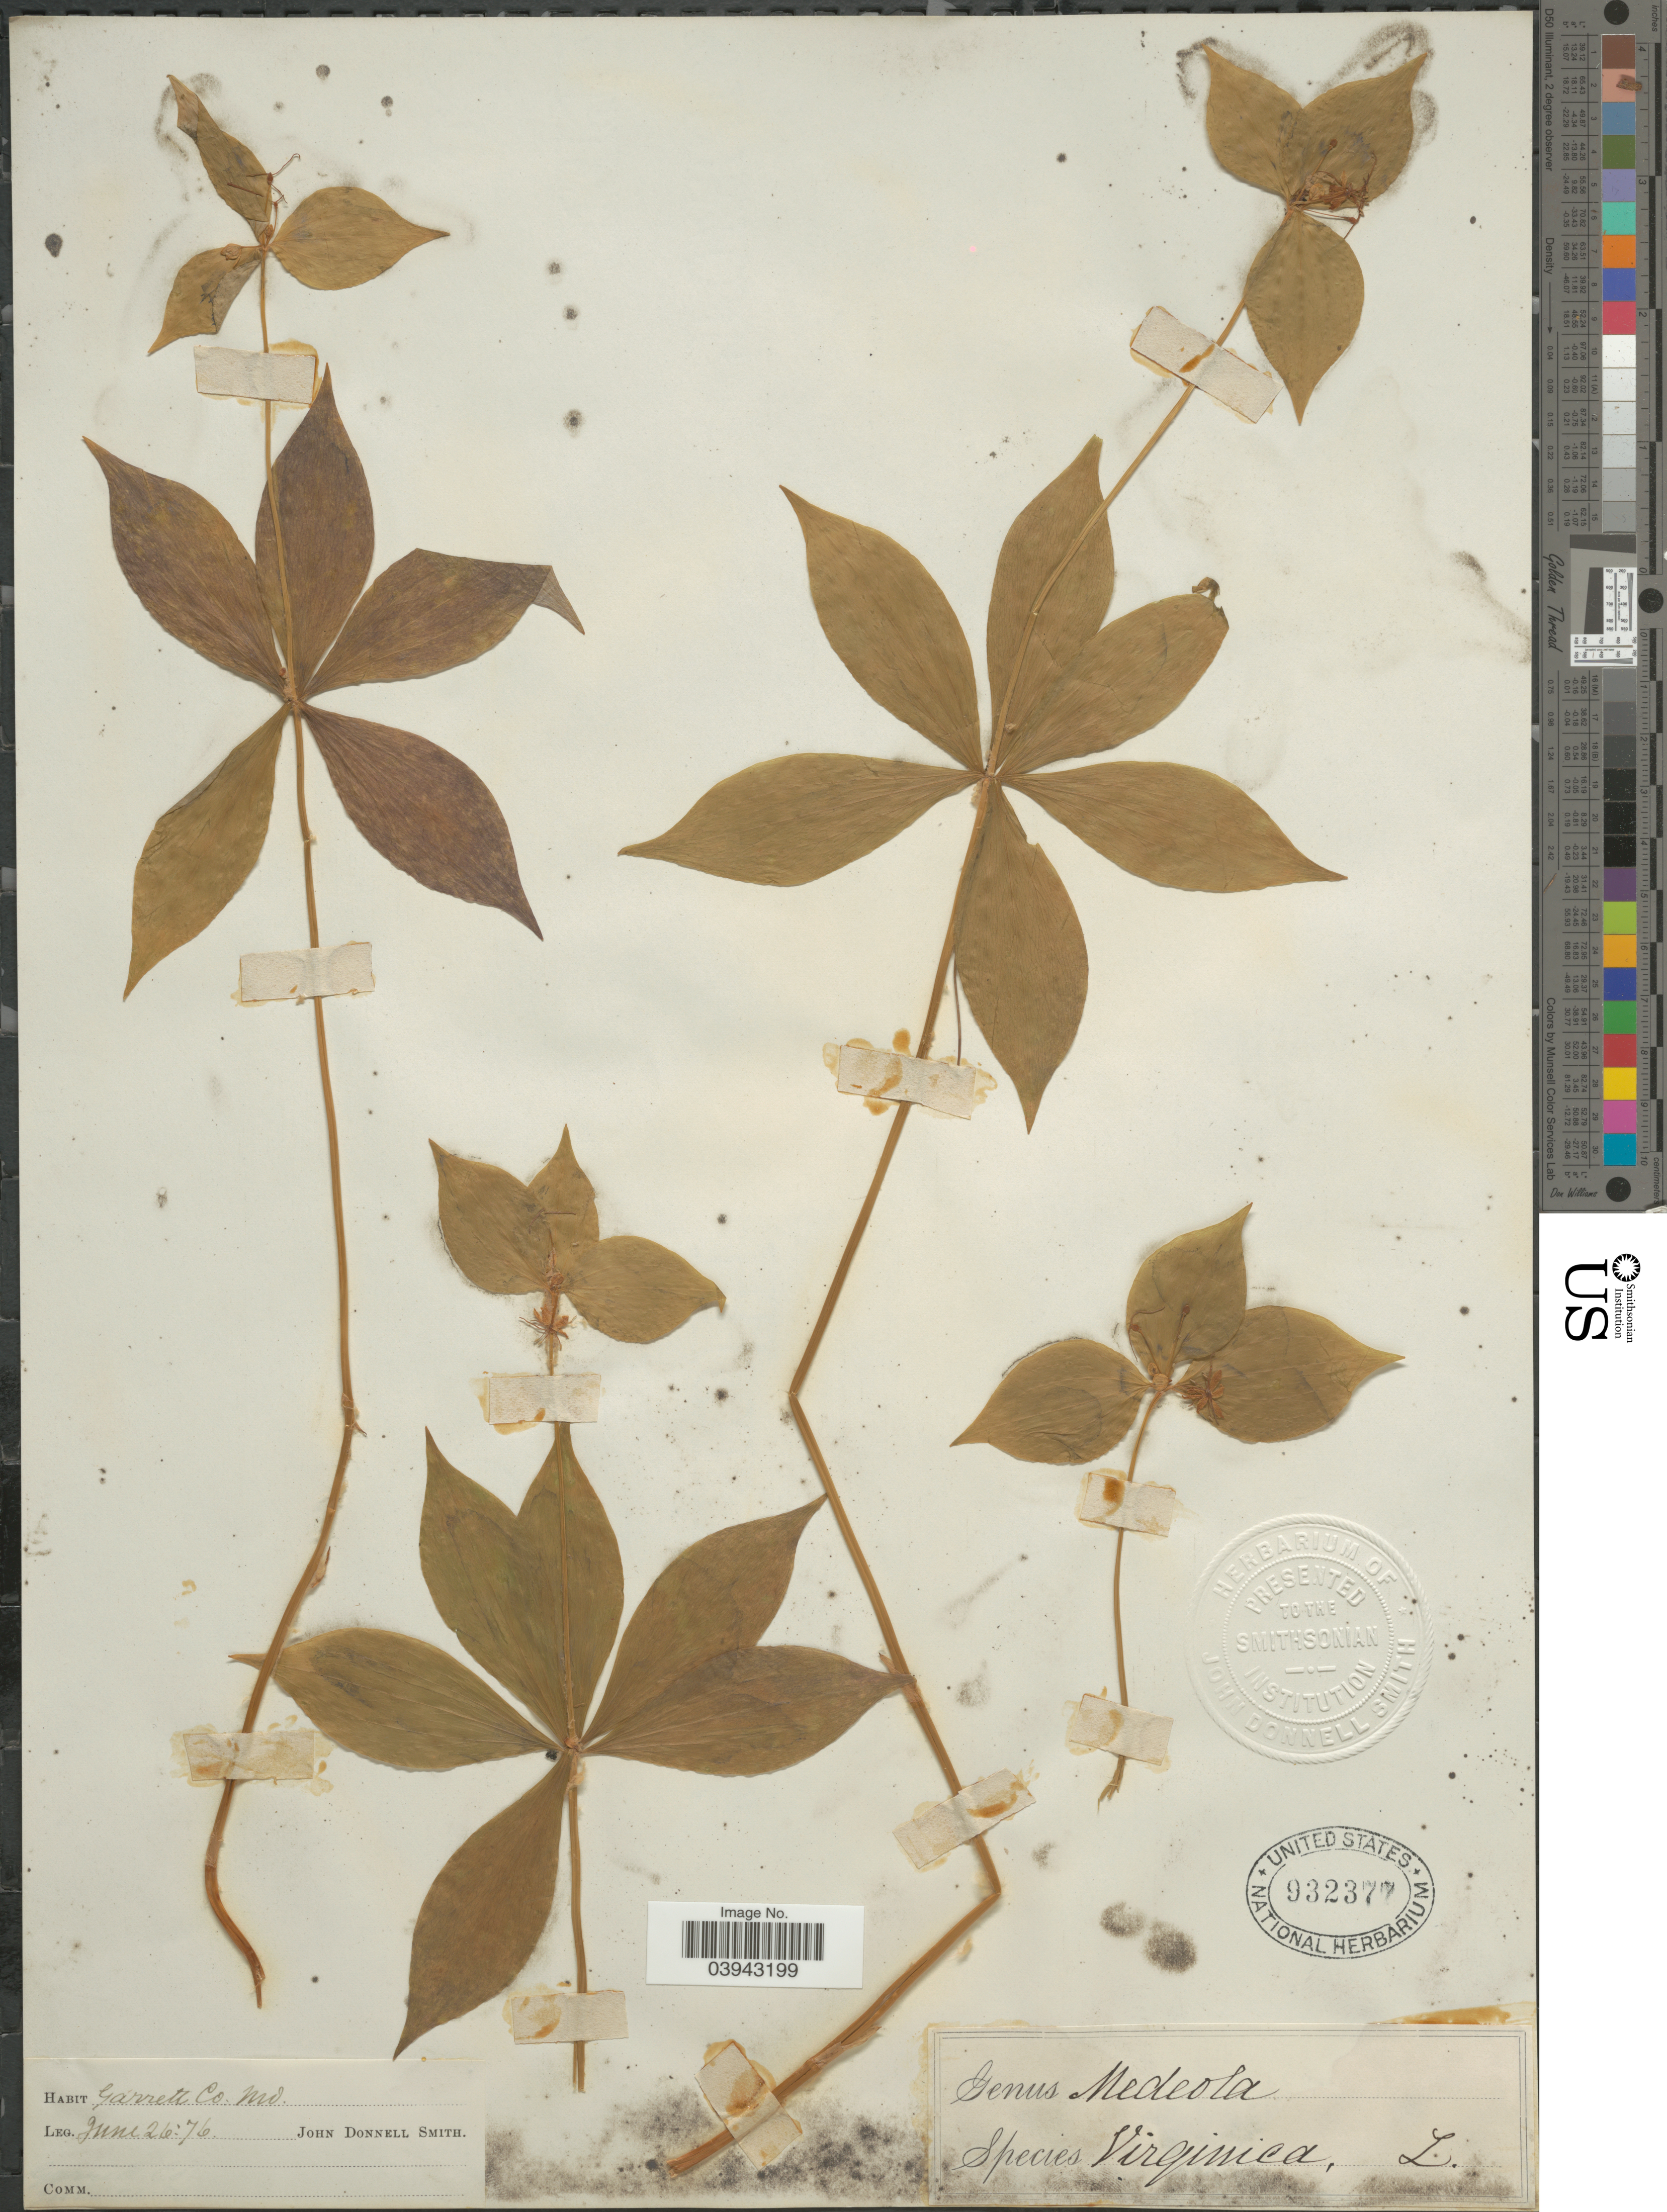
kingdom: Plantae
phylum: Tracheophyta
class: Liliopsida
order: Liliales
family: Liliaceae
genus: Medeola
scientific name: Medeola virginiana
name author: (L.) Desf.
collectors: J. Donnell Smith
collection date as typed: Transcribed d/m/y: 26/6/76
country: United States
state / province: Maryland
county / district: Garrett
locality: Garrett Co.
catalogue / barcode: US 932377